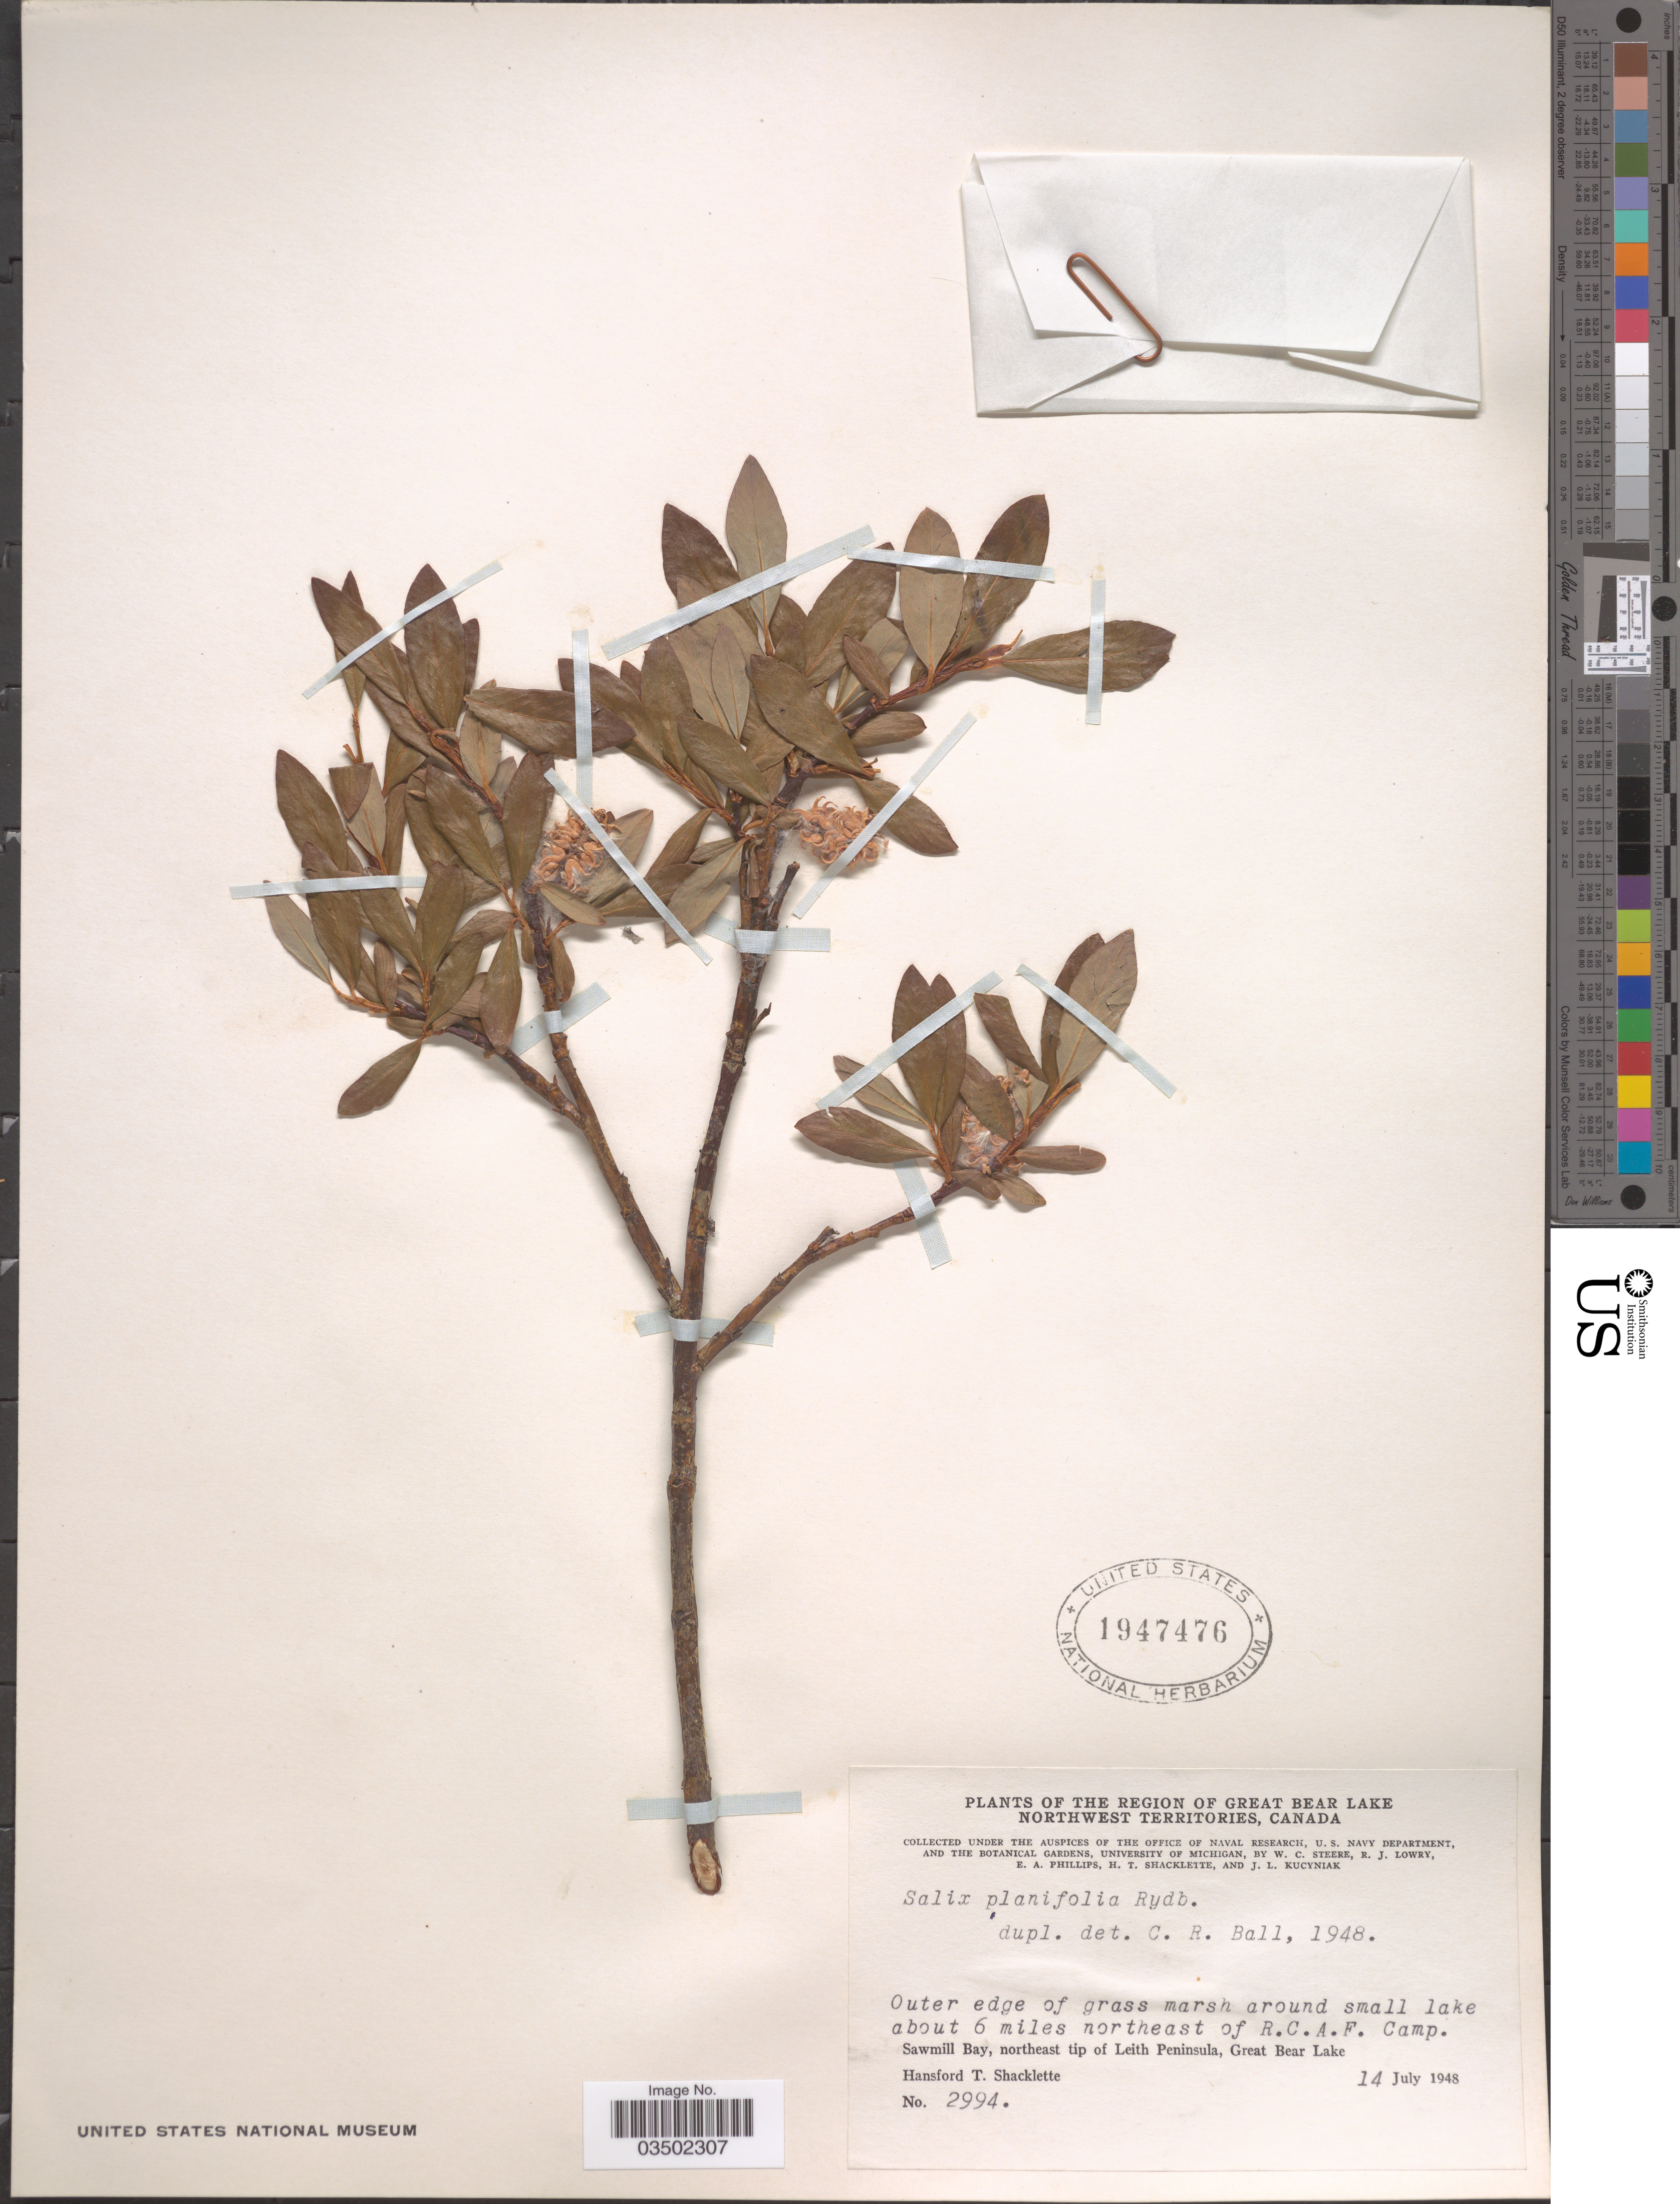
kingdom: Plantae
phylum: Tracheophyta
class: Magnoliopsida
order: Malpighiales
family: Salicaceae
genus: Salix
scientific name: Salix planifolia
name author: Pursh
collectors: H. Shacklette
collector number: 2994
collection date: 1948-07-14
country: Canada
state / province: Northwest Territories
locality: The Region of Great Bear Lake. Outer edge of grass marsh around small lake about 6 miles northeast of R.C.A.F. Camp. Sawmill Bay, northeast tip of Leith Peninsula, Great Bear Lake.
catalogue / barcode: US 1947476